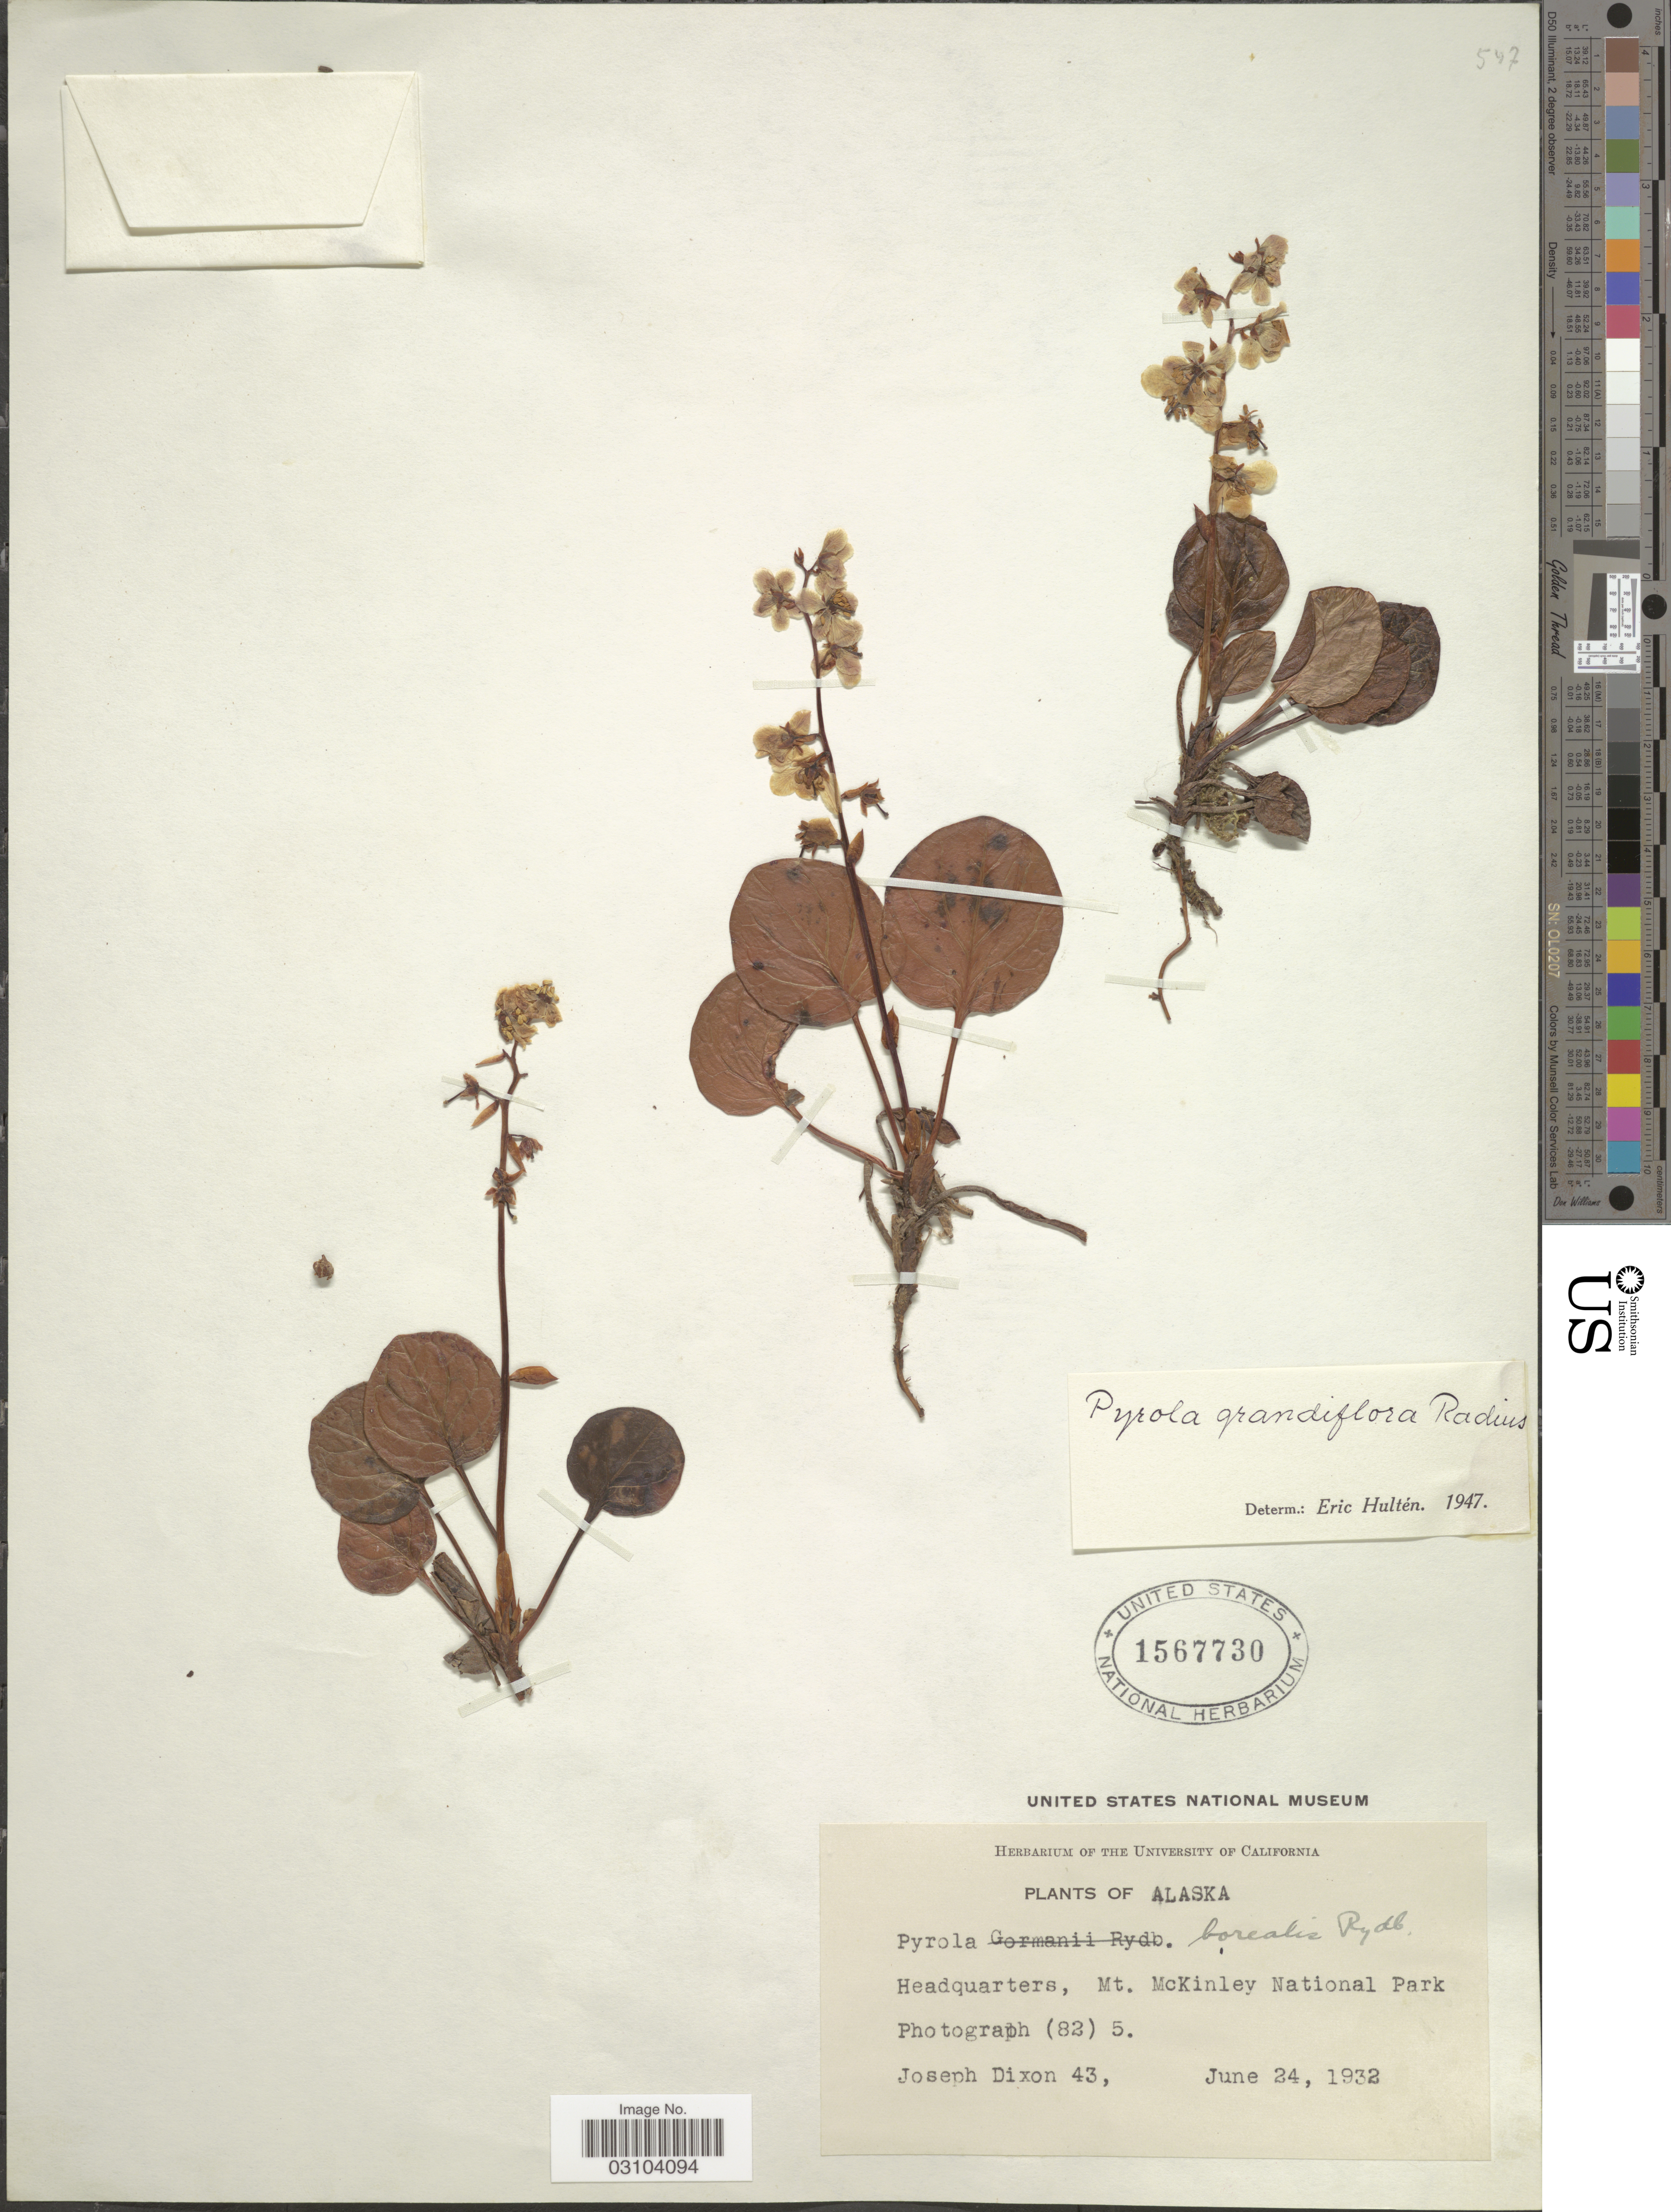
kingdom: Plantae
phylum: Tracheophyta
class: Magnoliopsida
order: Ericales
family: Ericaceae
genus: Pyrola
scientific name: Pyrola grandiflora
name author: Radius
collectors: J. Dixon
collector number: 43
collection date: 1932-06-24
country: United States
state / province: Alaska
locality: Headquarters, Mt. McKinley National Park.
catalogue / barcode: US 1567730